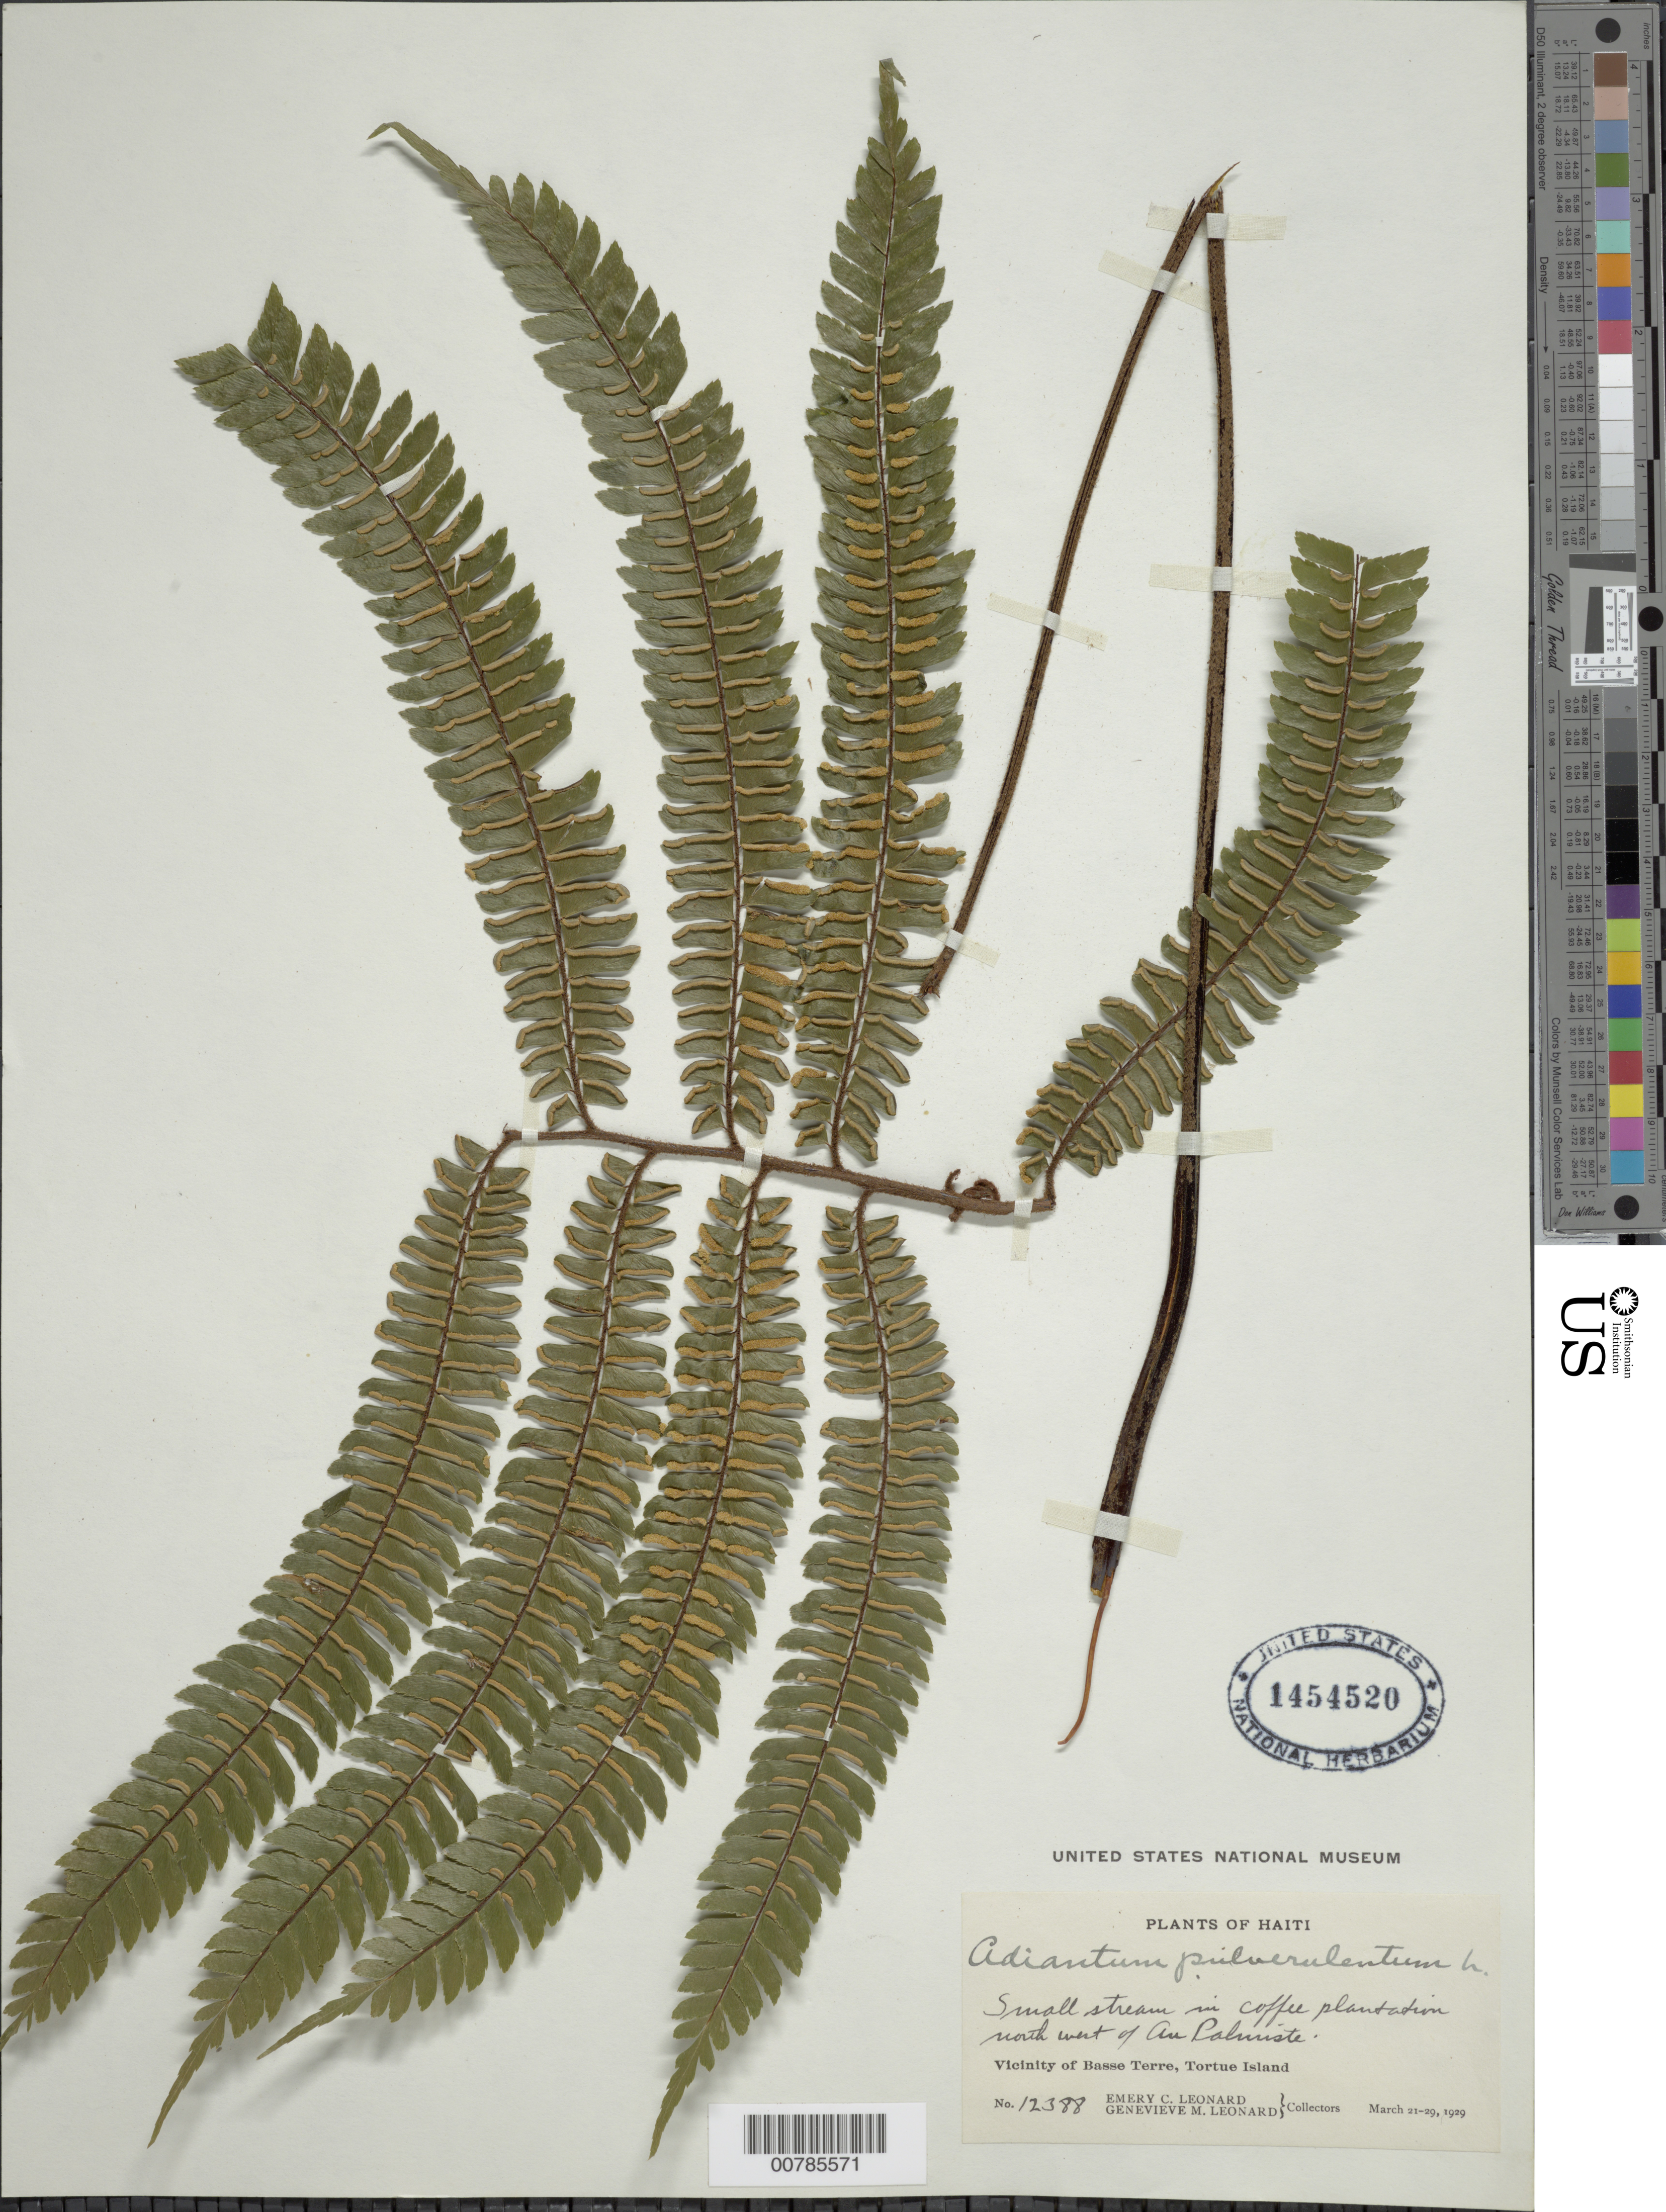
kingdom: Plantae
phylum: Tracheophyta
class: Polypodiopsida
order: Polypodiales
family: Pteridaceae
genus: Adiantum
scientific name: Adiantum pulverulentum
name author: L.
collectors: E. C. Leonard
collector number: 12388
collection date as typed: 21 Mar 1929 29 Mar 1929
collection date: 1929-03-21/1929-03-29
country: Haiti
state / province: Nord-Óuest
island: Île de la Tortue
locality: Basse Terre, Tortue Island vicinity; NW of Au Palmiste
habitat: Small stream in coffee plantation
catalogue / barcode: US 1454520